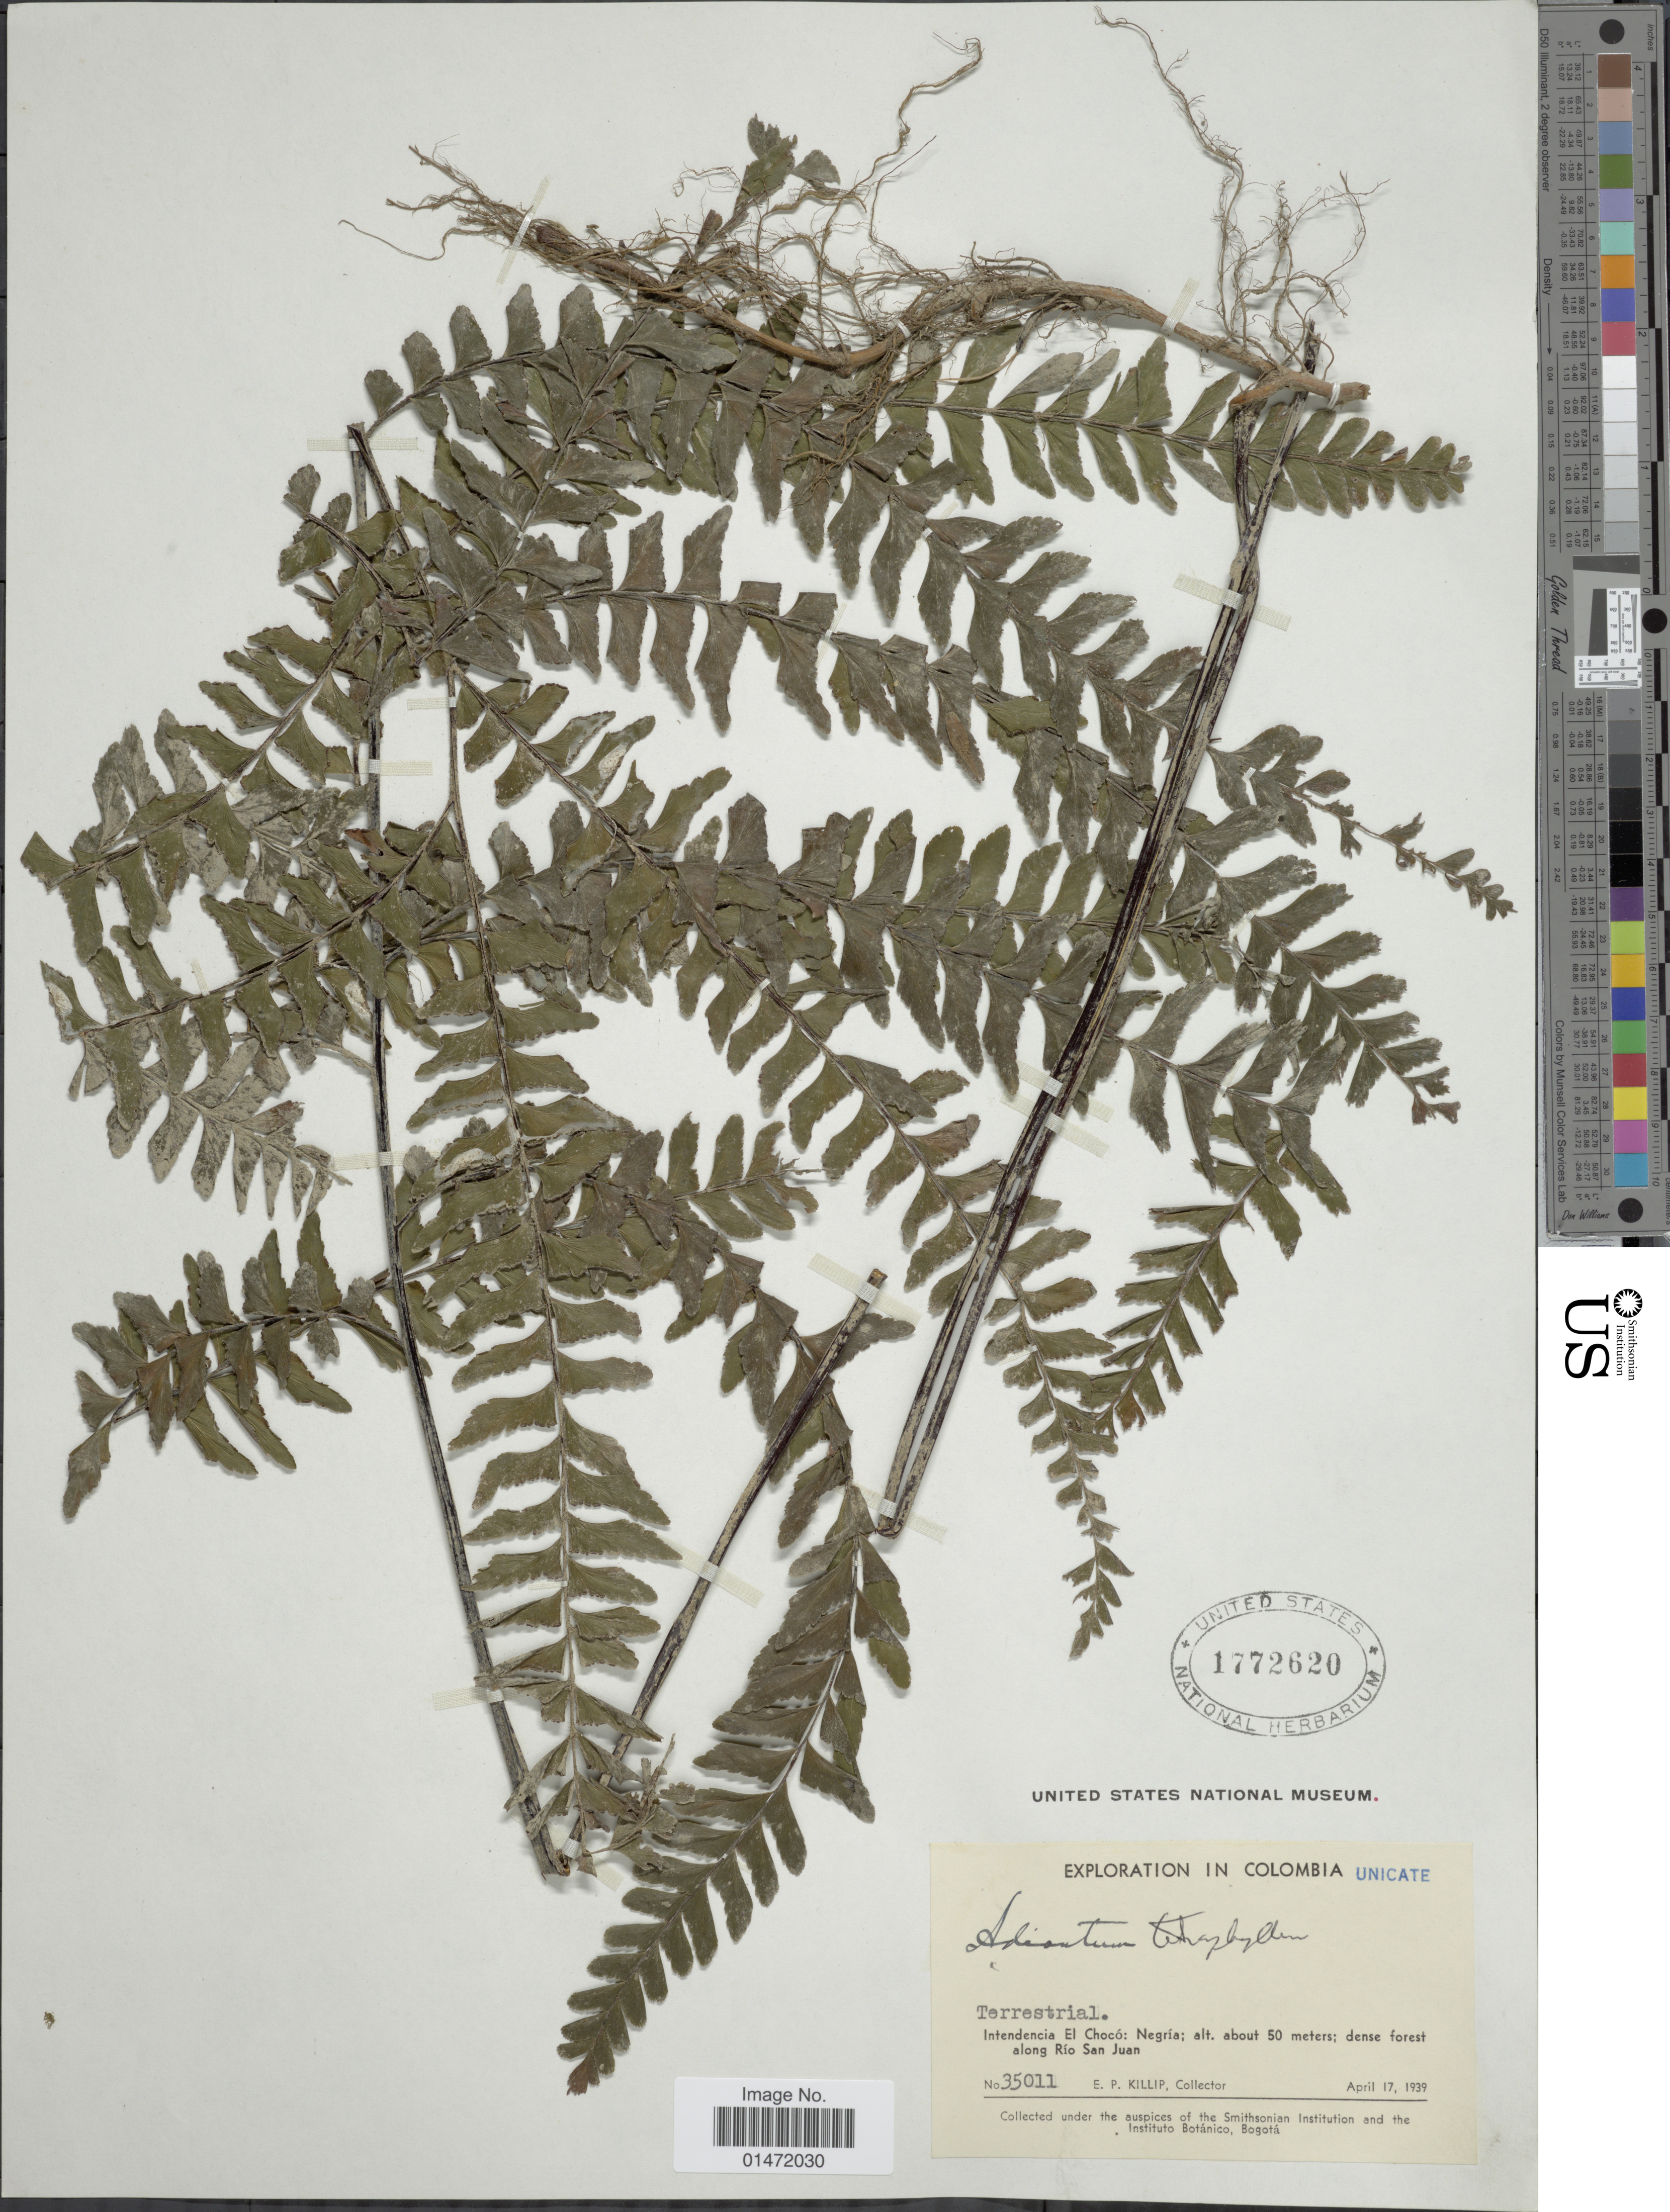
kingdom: Plantae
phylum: Tracheophyta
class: Polypodiopsida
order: Polypodiales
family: Pteridaceae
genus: Adiantum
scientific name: Adiantum sp.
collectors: E. P. Killip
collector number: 35011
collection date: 1939-04-17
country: Colombia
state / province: Chocó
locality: Negría; dense forest along Río San Juan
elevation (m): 50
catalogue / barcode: US 1772620